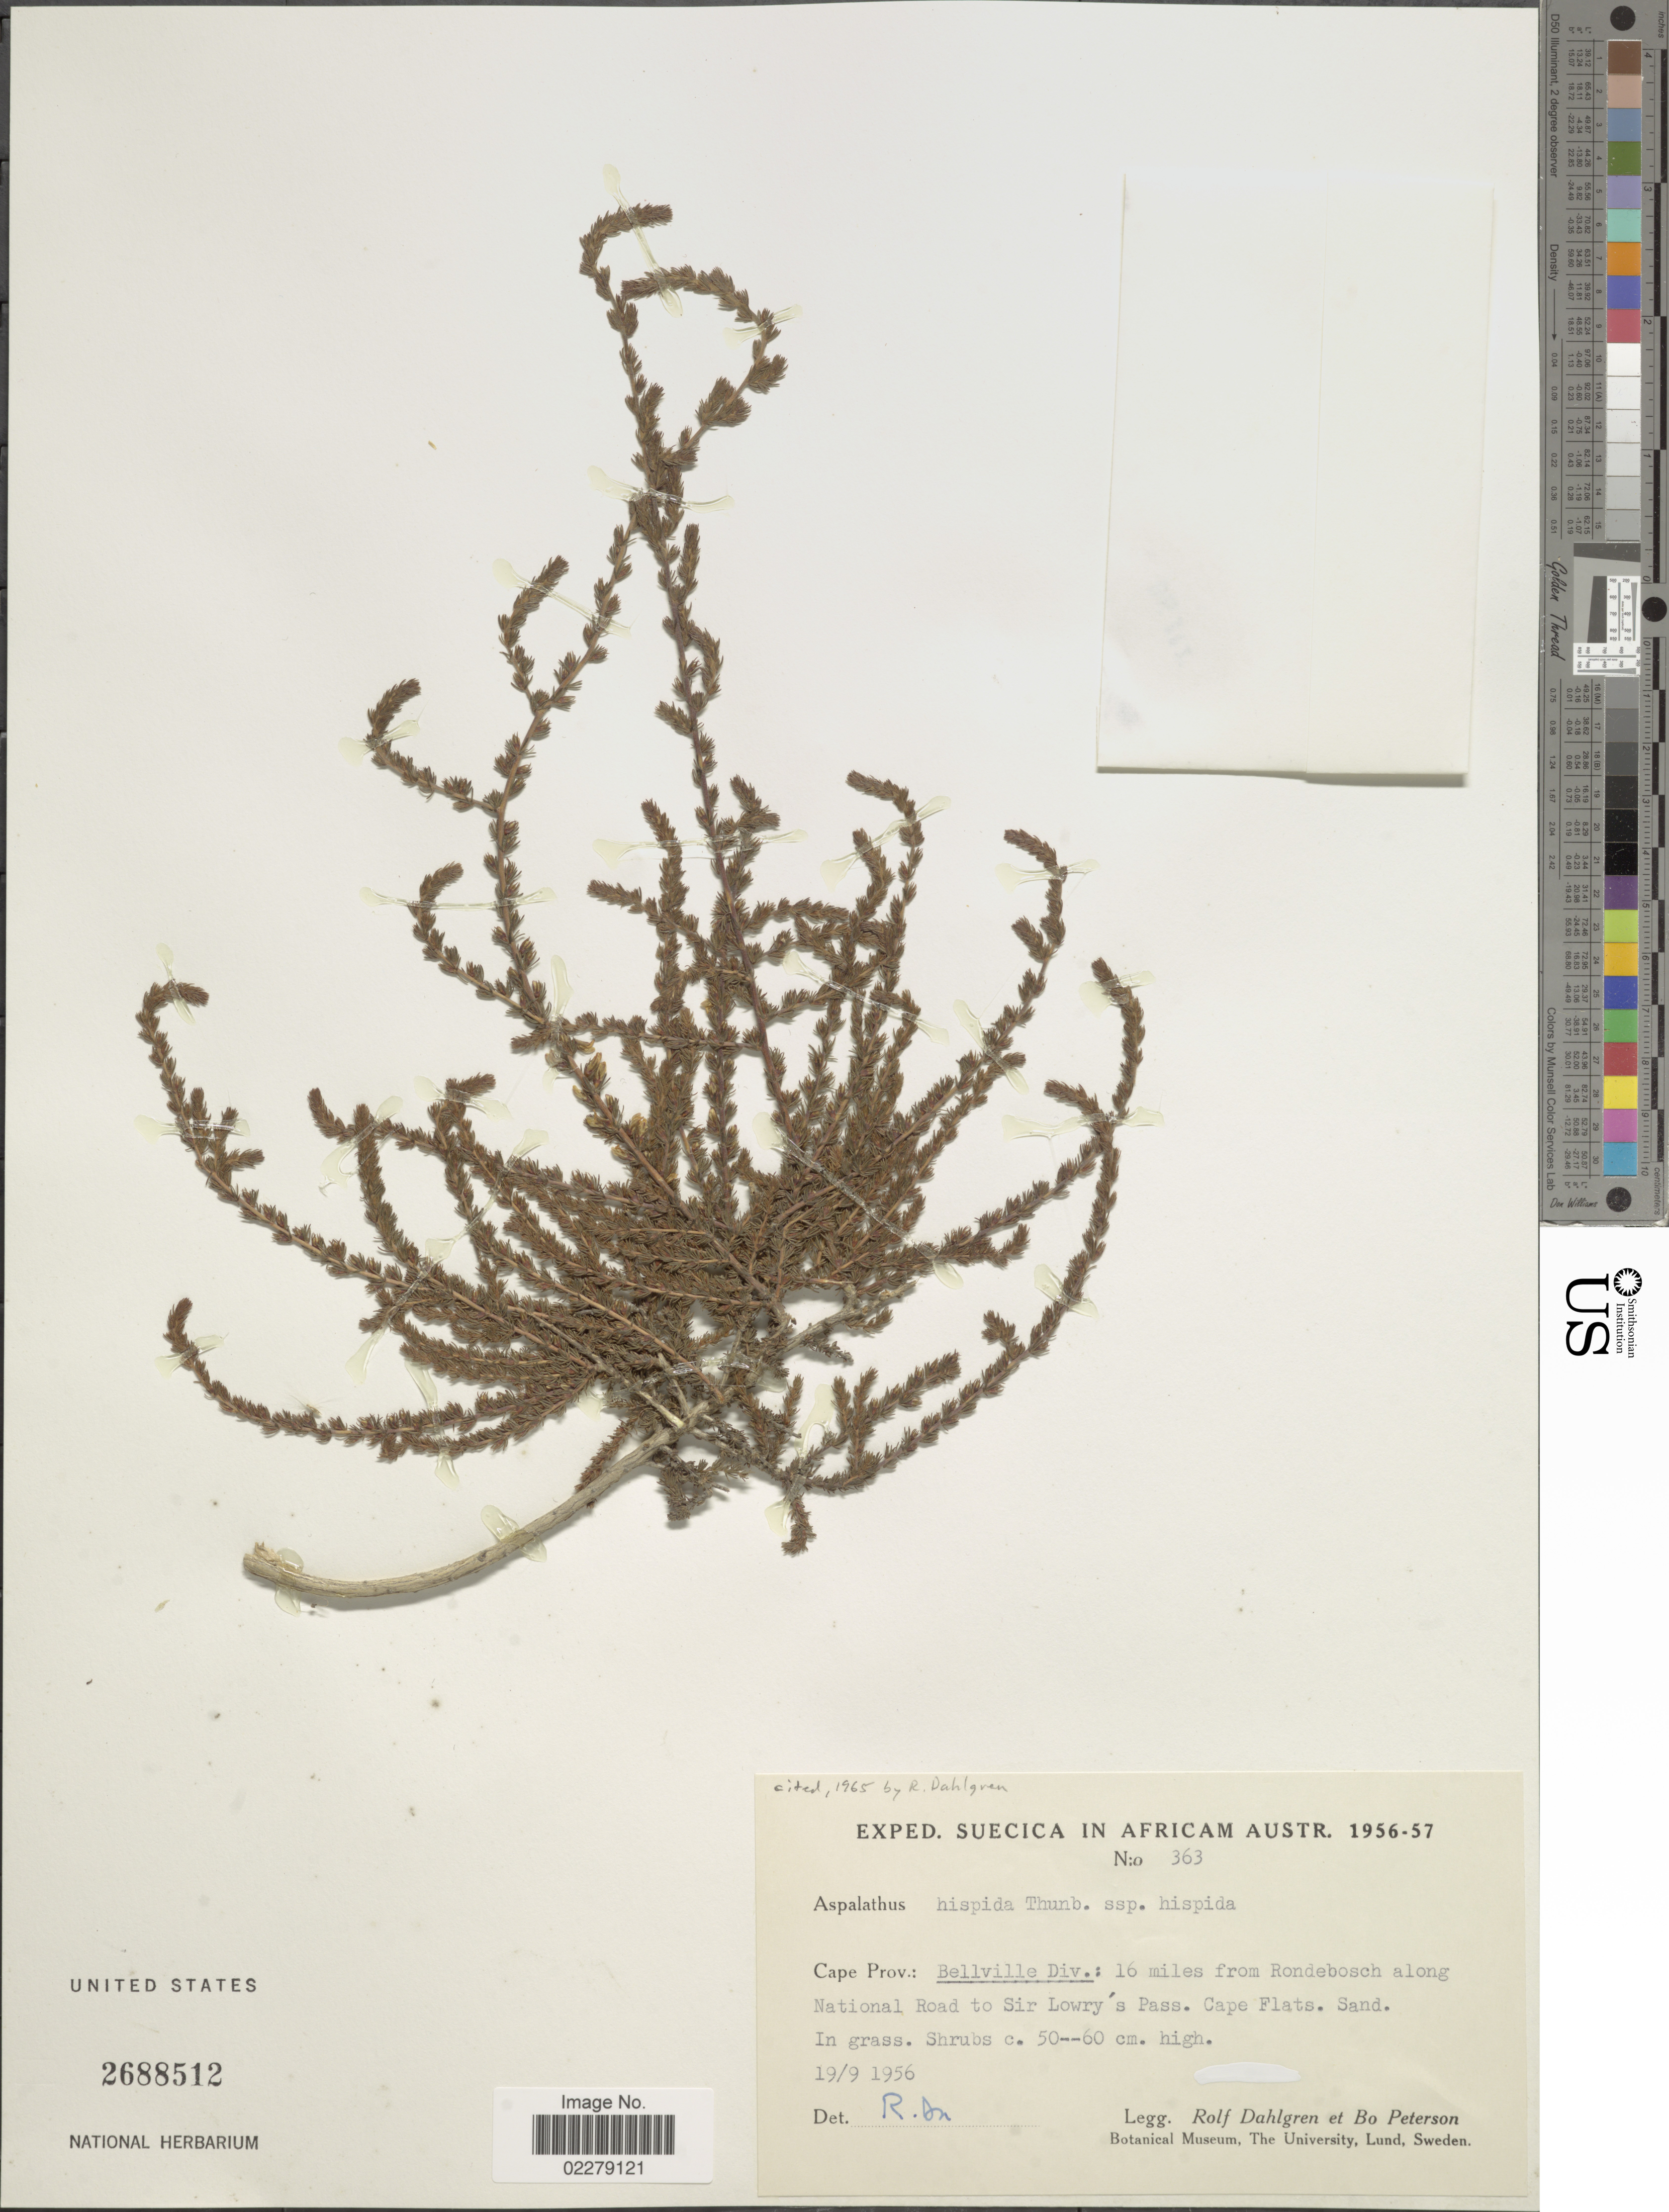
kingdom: Plantae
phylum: Tracheophyta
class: Magnoliopsida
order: Fabales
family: Fabaceae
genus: Aspalathus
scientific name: Aspalathus hispida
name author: Thunb.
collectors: R. Dahlgren & B. H. Peterson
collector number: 363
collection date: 1956-09-19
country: South Africa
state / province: Western Cape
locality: Bellville Div.: 16 miles from Rondebosch along National Road to Sir Lowry's Pass. Cape Flats.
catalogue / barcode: US 2688512